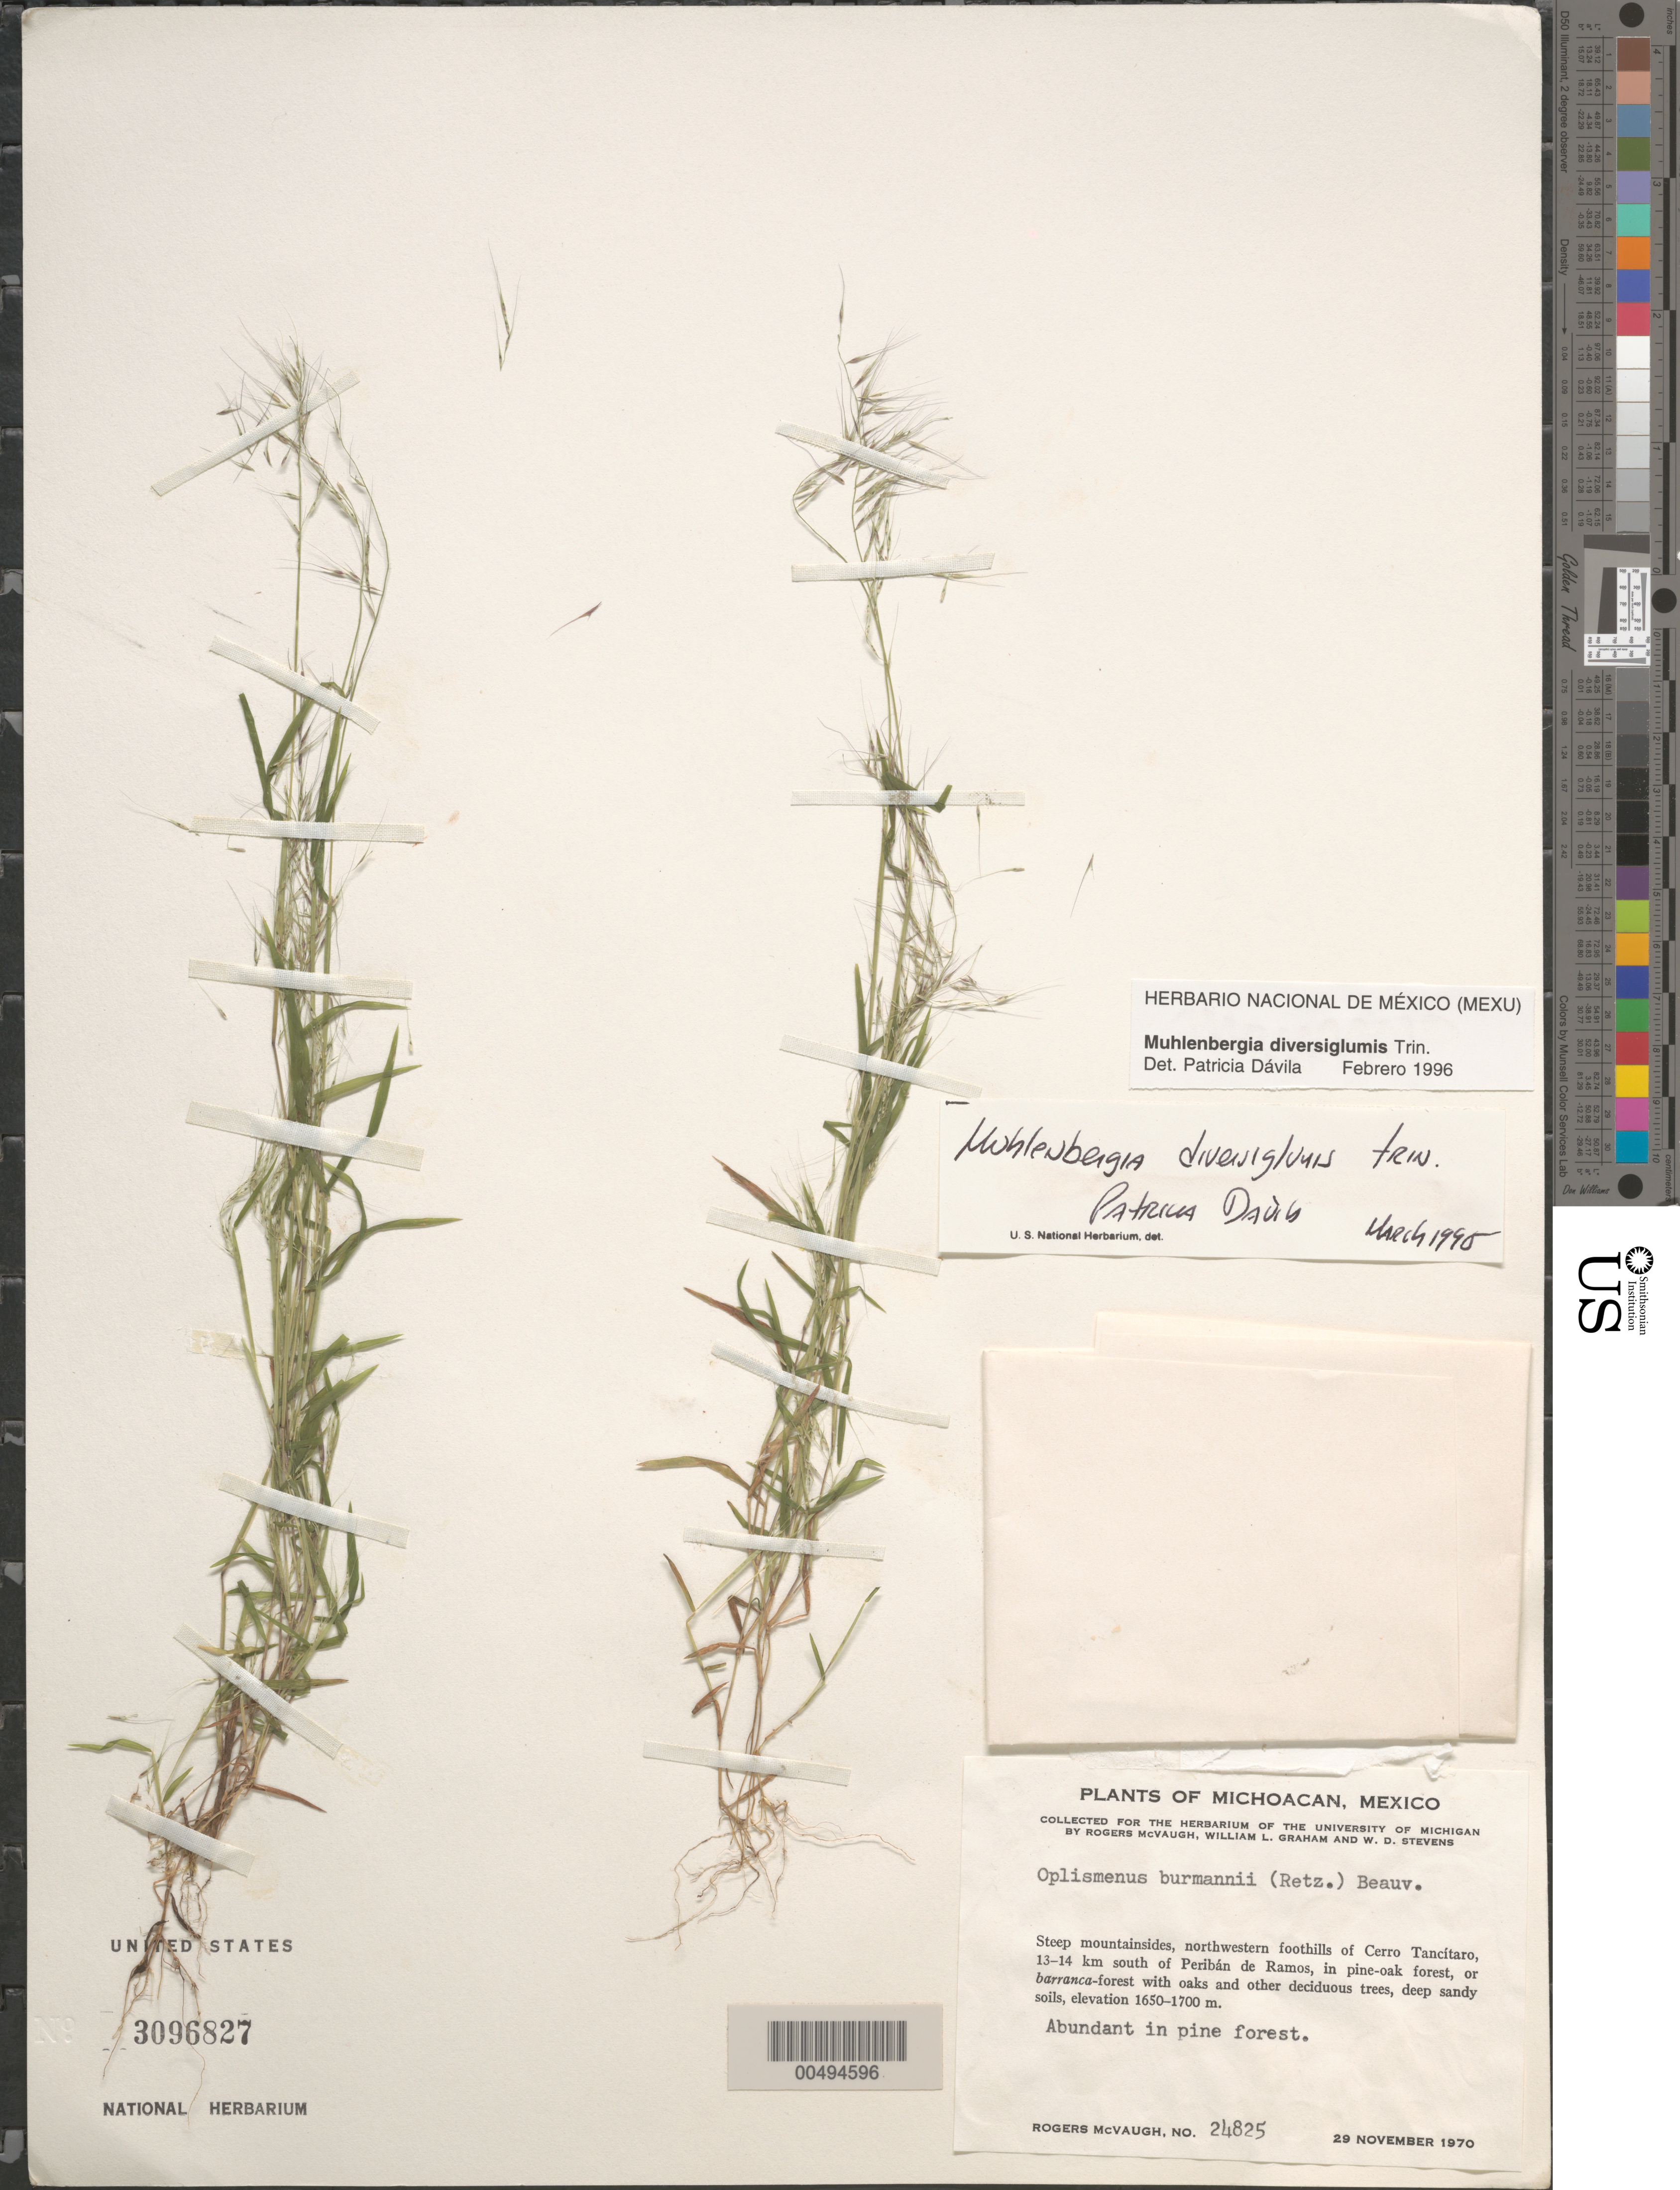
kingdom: Plantae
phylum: Tracheophyta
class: Liliopsida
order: Poales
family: Poaceae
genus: Muhlenbergia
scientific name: Muhlenbergia diversiglumis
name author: Trin.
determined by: Dávila, P. D.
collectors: R. McVaugh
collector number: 24825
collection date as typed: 29 Nov 1970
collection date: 1970-11-29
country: Mexico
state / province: Michoacán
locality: NW foothills of Cerro Tancítaro, 13-14 km S of Periban de Ramos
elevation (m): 1650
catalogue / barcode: US 3096827